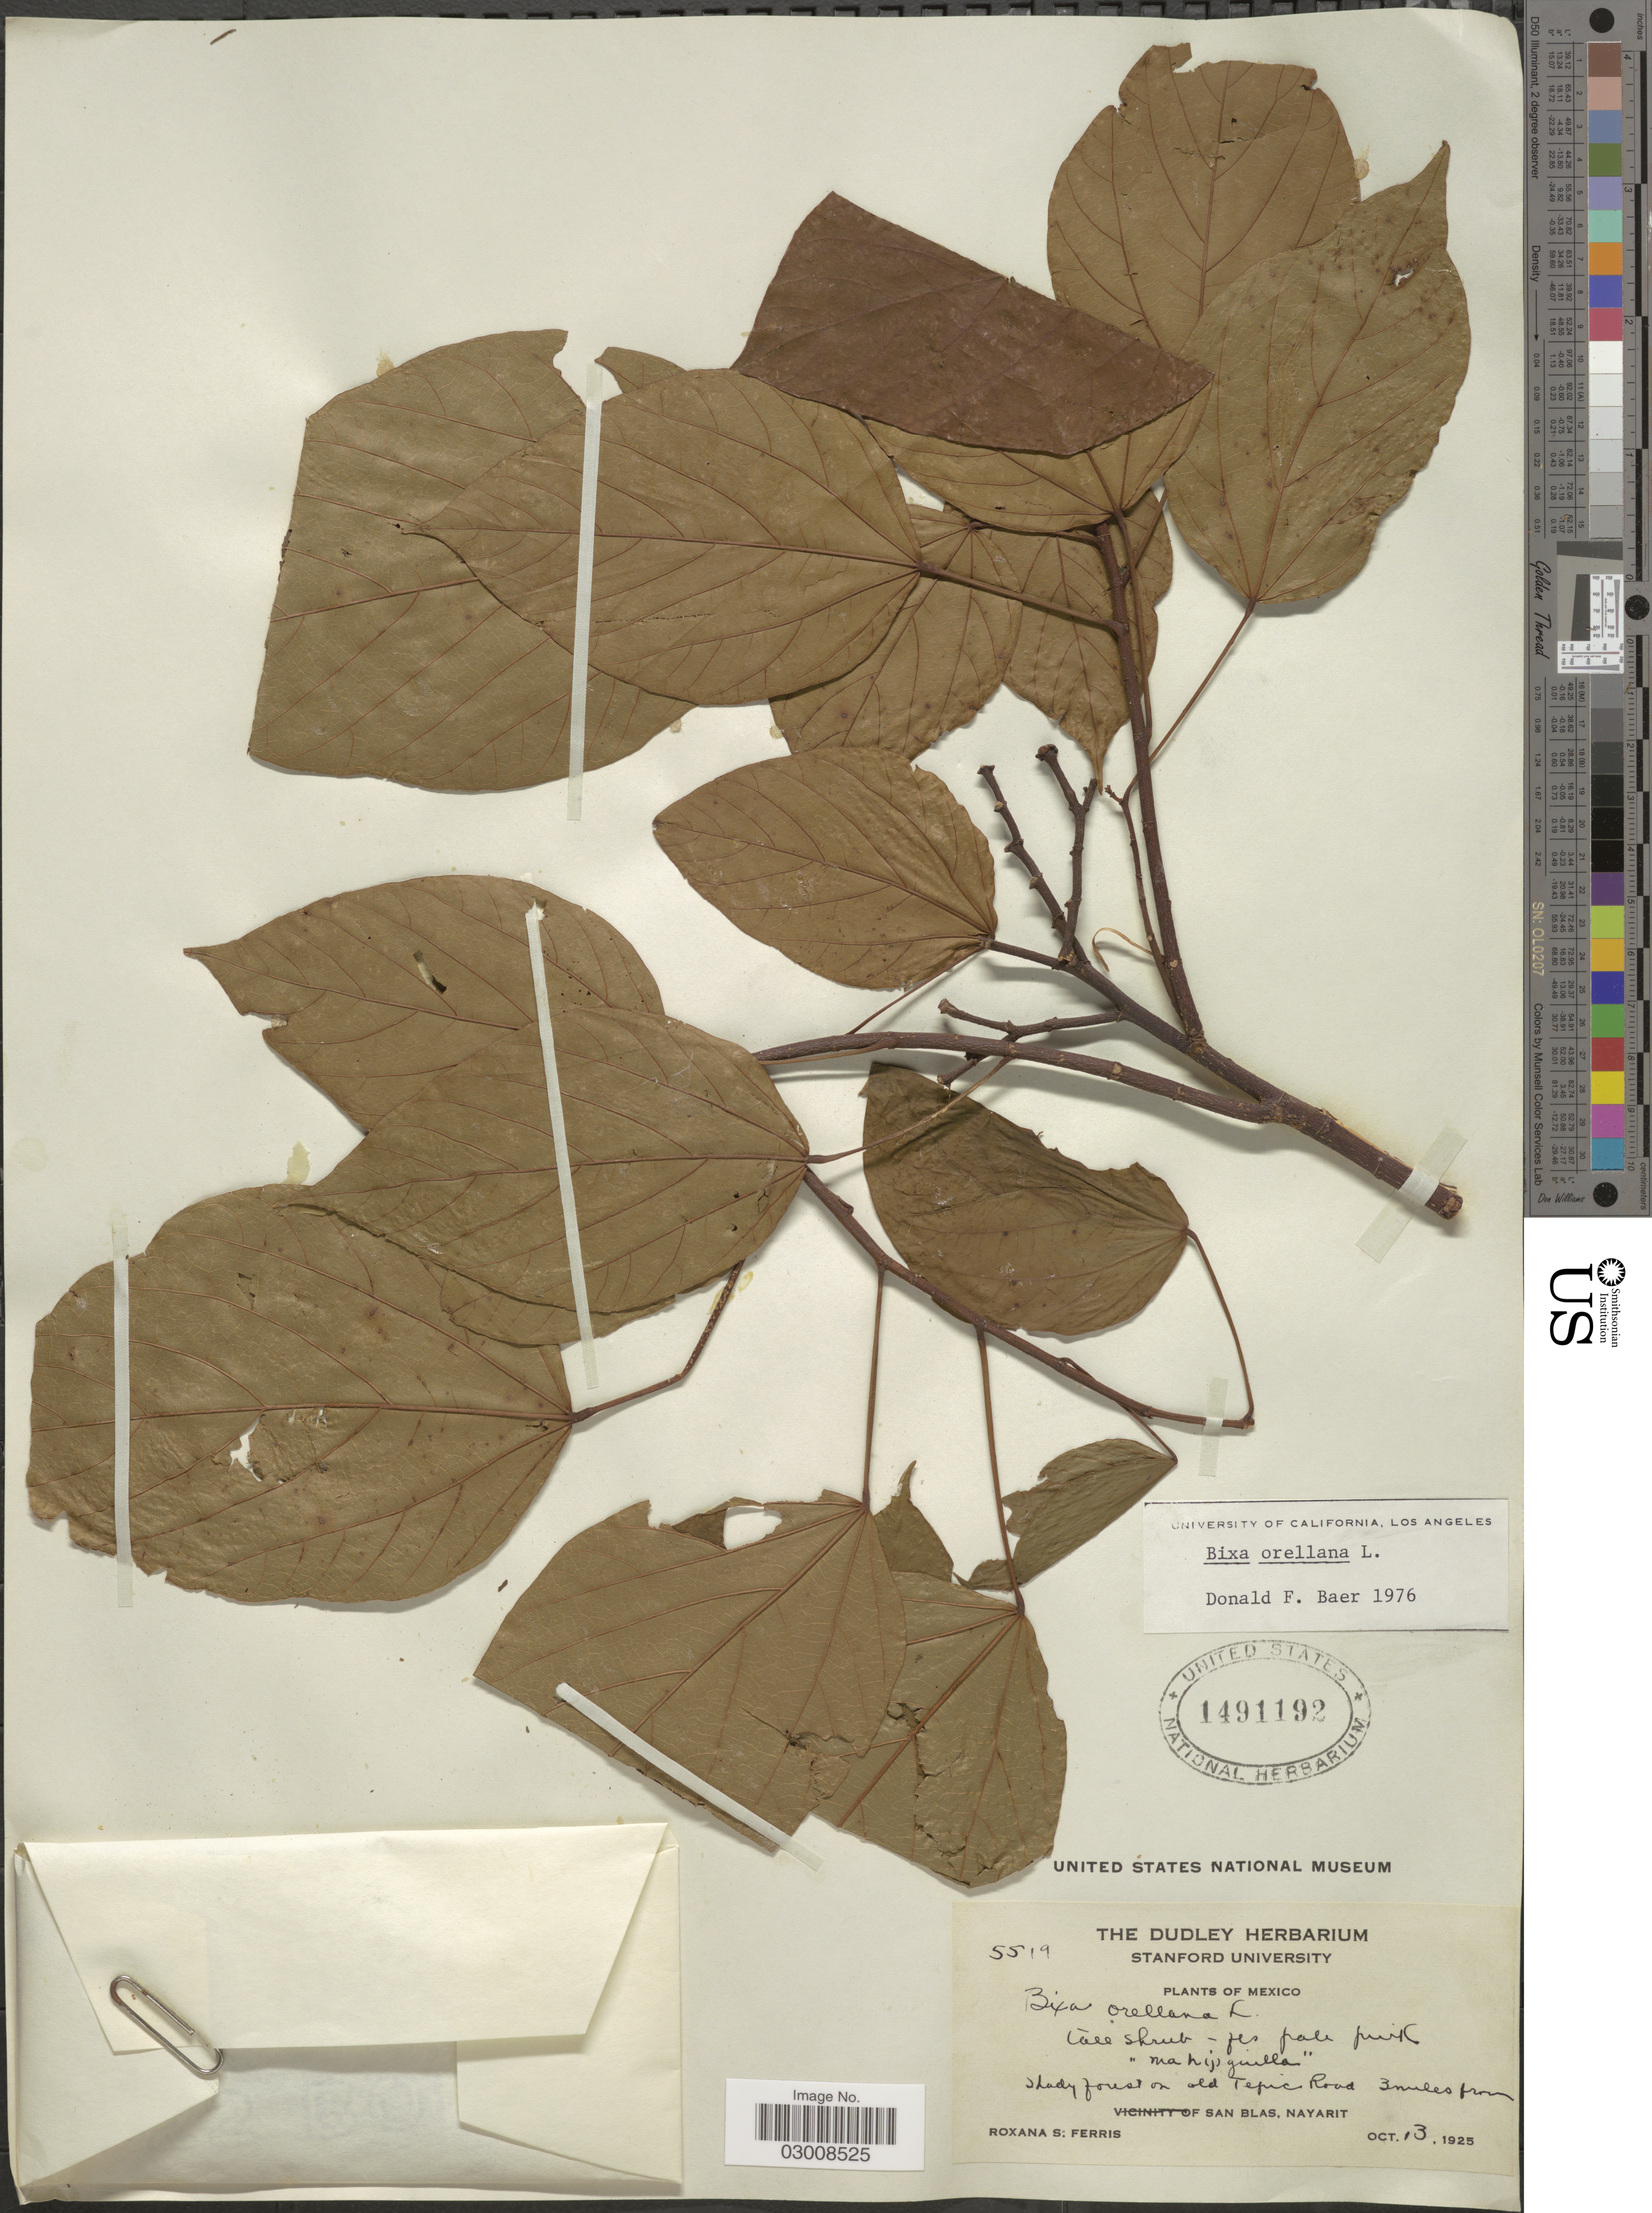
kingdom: Plantae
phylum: Tracheophyta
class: Magnoliopsida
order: Malvales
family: Bixaceae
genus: Bixa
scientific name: Bixa orellana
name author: L.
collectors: R. S. Ferris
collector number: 5519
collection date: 1925-10-13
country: Mexico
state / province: Nayarit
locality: Shady forest on old Tepic Road 3 miles from San Blas.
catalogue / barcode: US 1491192